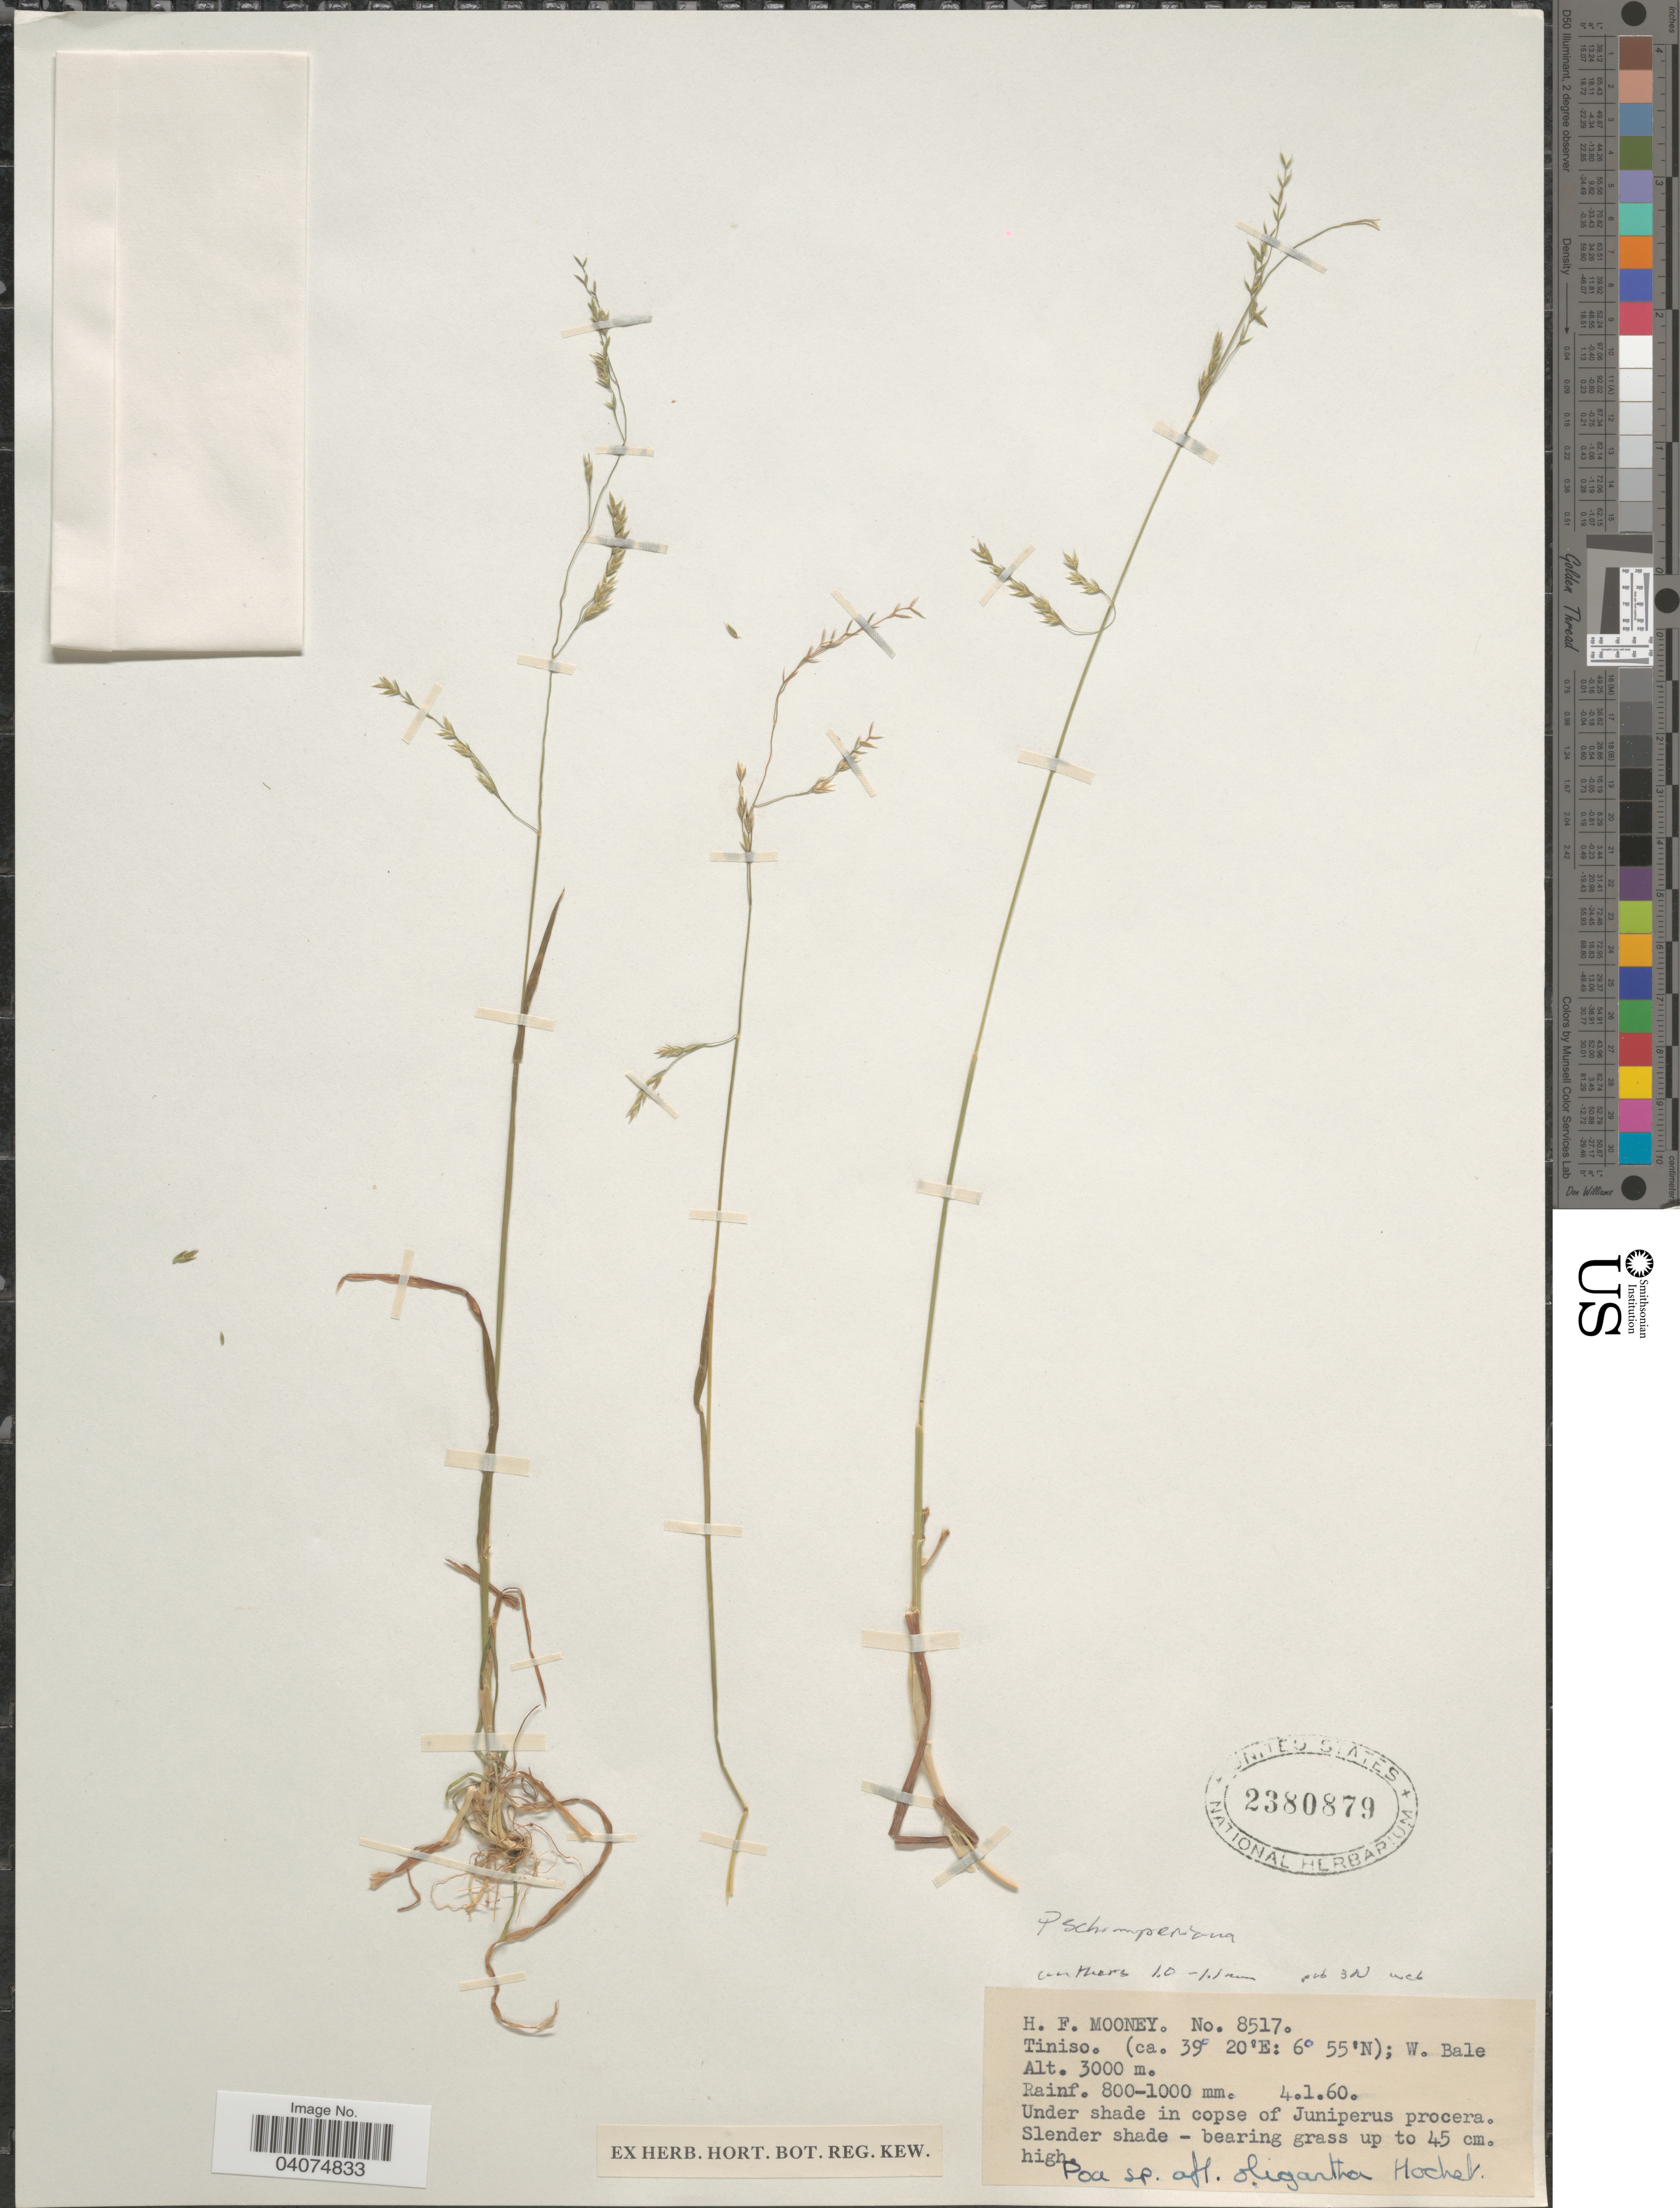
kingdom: Plantae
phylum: Tracheophyta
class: Liliopsida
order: Poales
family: Poaceae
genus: Poa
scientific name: Poa schimperiana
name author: Hochst. ex A. Rich.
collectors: H. Mooney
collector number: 8517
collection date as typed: Transcribed d/m/y: 4/1/60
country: Ethiopia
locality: Tiniso. W. Bale.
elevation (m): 3000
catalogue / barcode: US 2380879